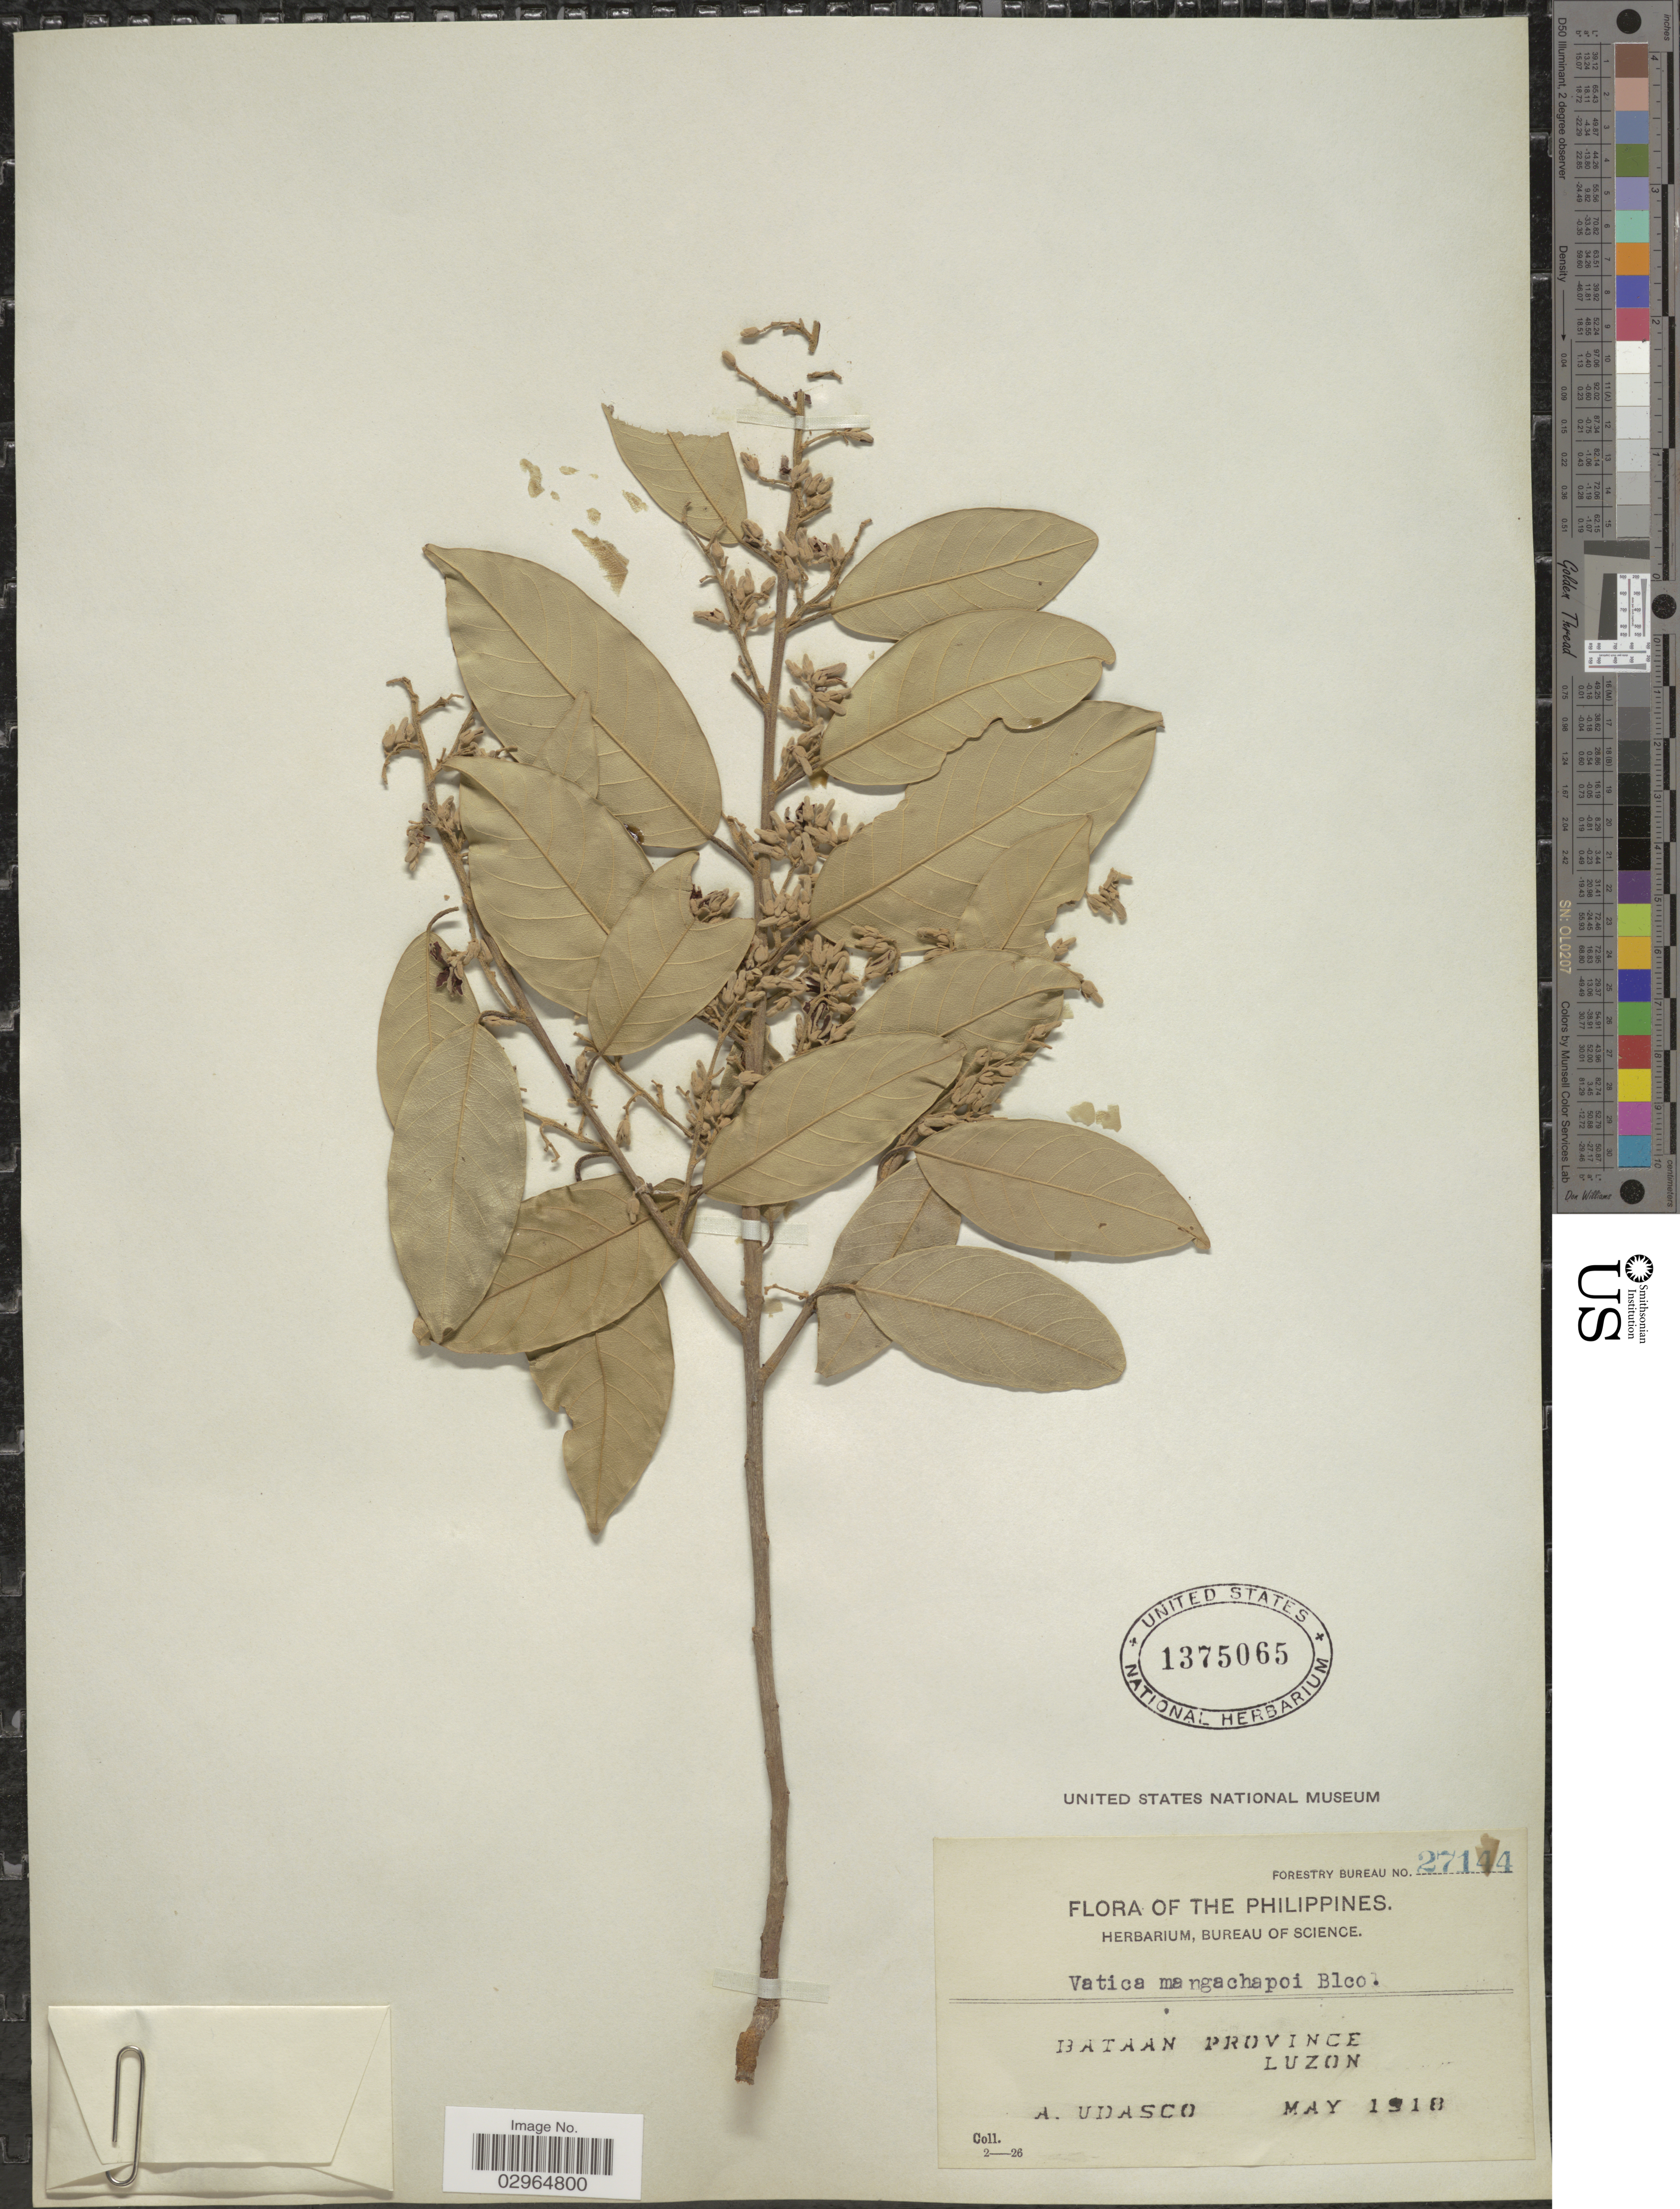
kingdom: Plantae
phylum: Tracheophyta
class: Magnoliopsida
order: Malvales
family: Dipterocarpaceae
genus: Vatica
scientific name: Vatica mangachapoi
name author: Blanco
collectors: A. Udasco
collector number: Forestry Bureau 27144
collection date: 1918-05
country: Philippines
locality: Bataan Province. Luzon.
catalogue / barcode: US 1375065